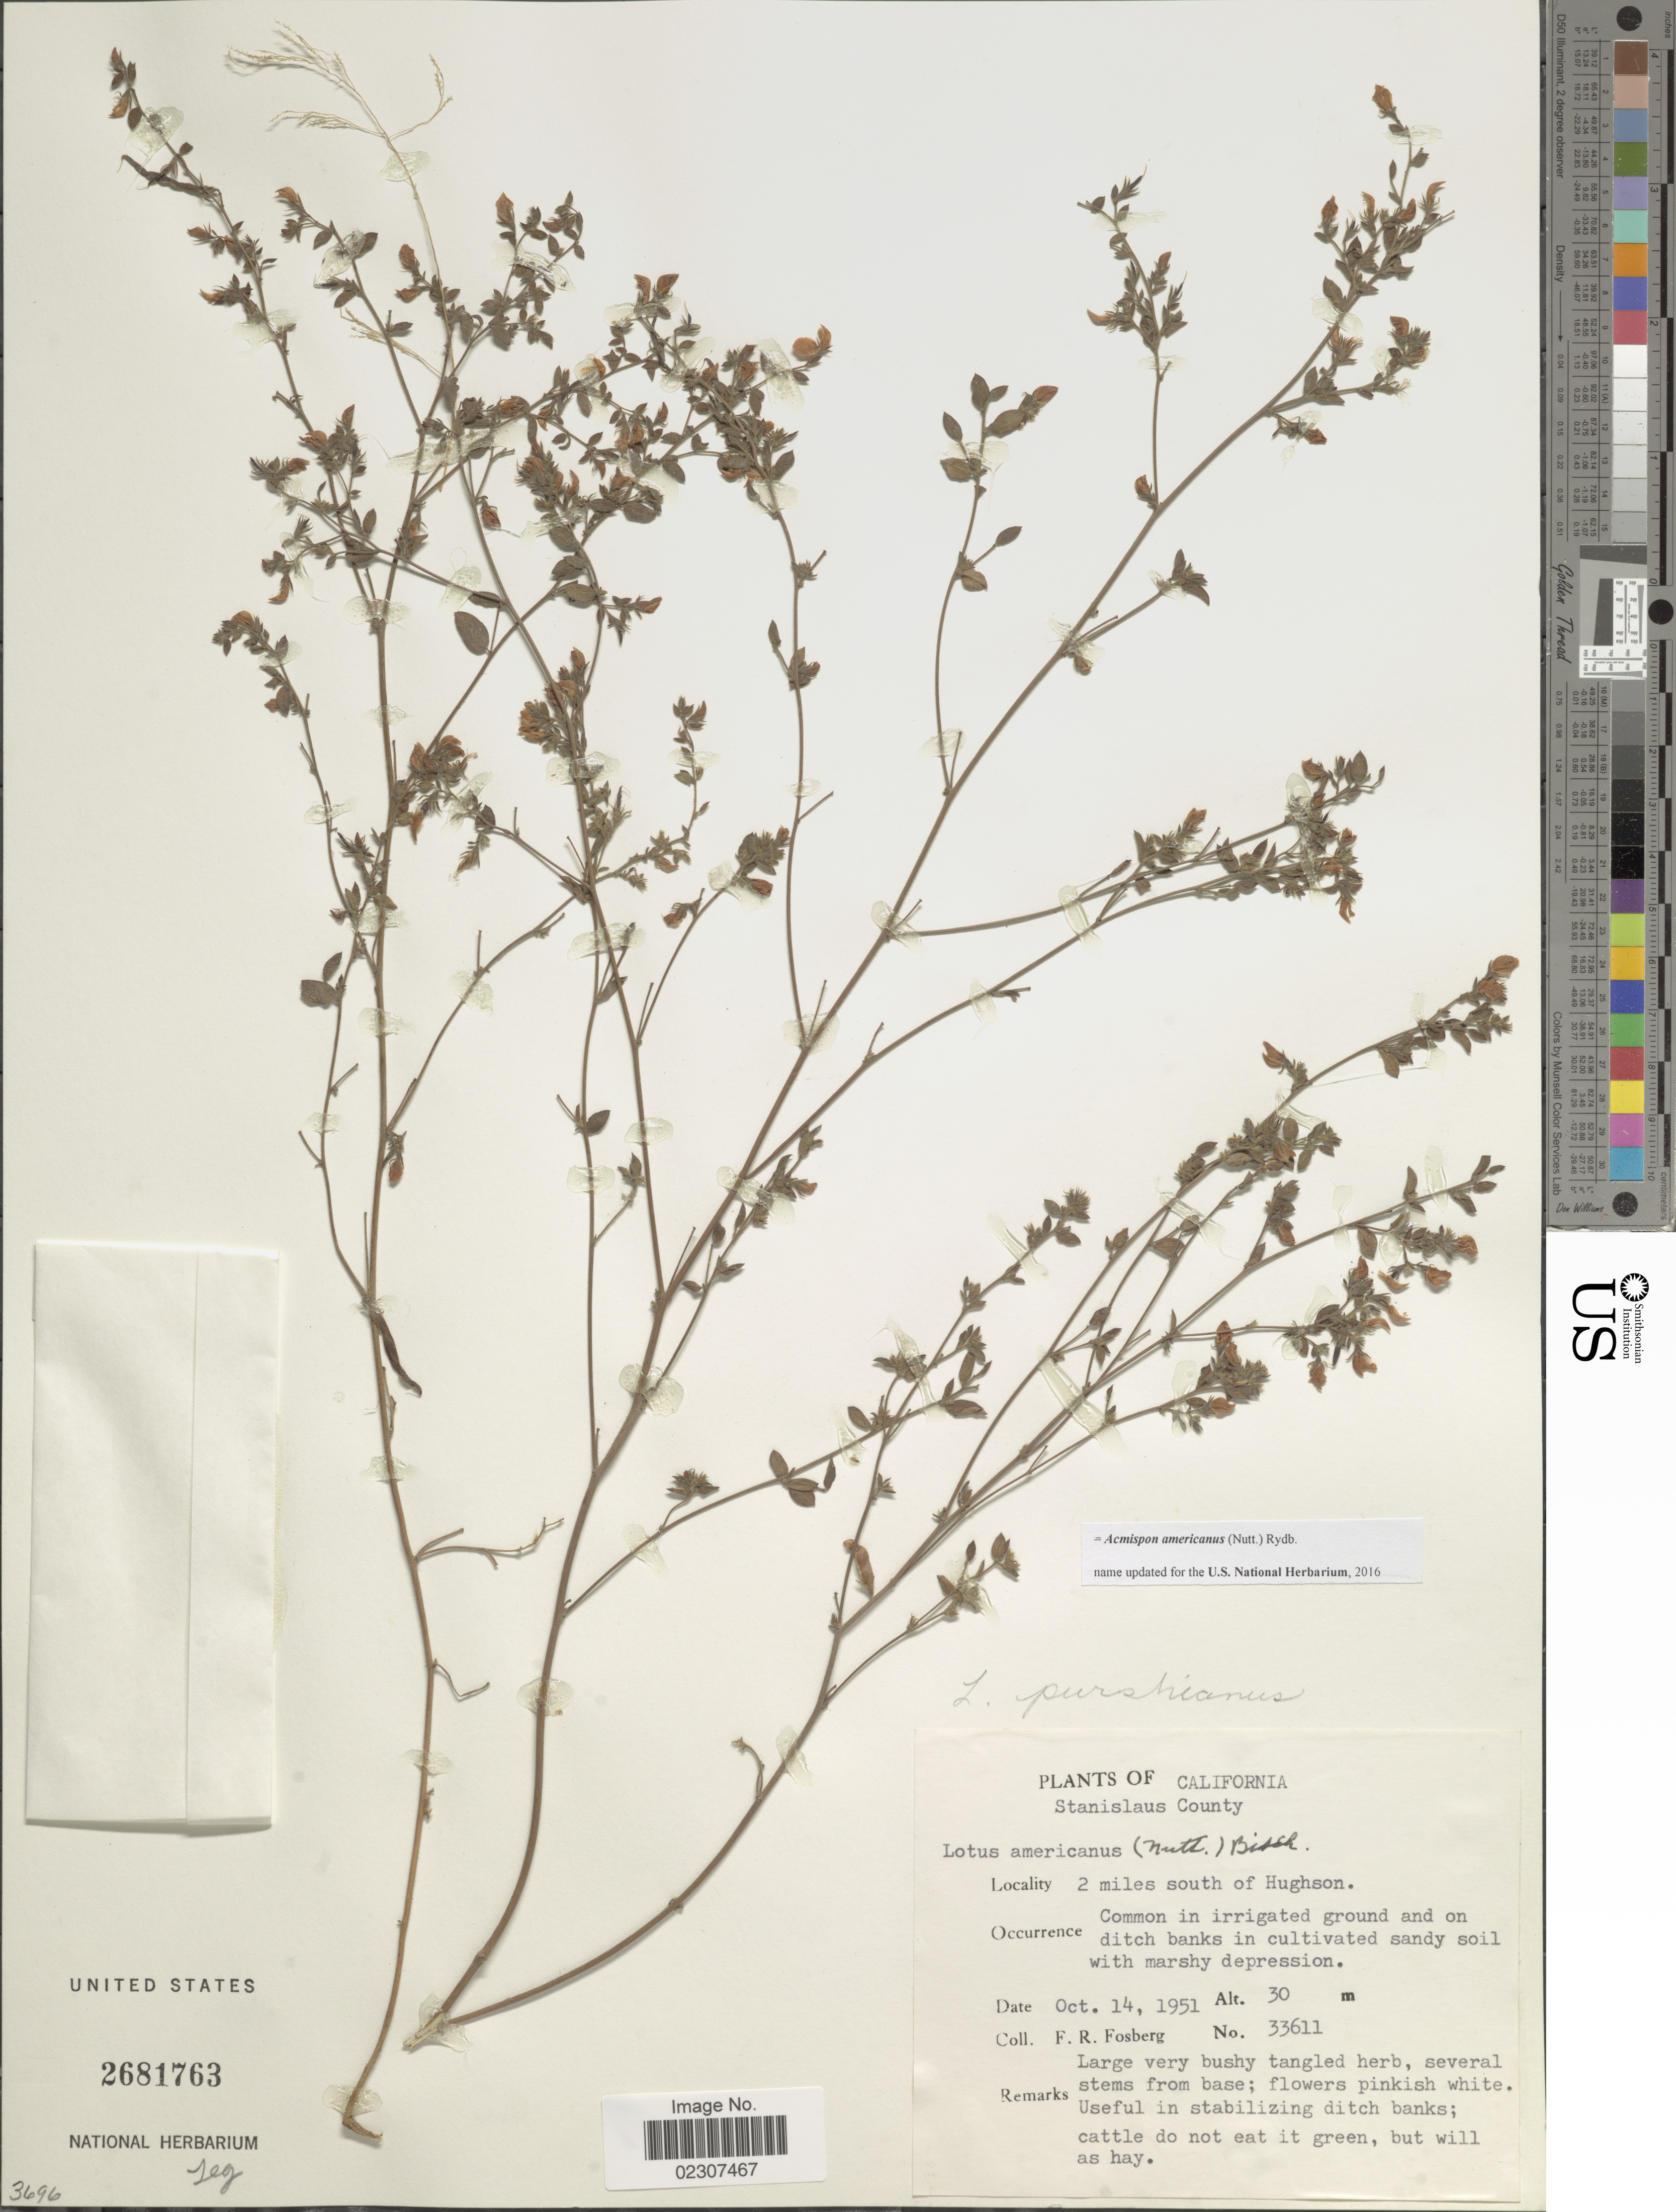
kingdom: Plantae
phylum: Tracheophyta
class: Magnoliopsida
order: Fabales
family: Fabaceae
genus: Acmispon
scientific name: Acmispon americanus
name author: (Nutt.) Rydb.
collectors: F. R. Fosberg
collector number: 33611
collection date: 1951-10-14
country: United States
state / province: California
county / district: Stanislaus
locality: California, Stanislaus County, 2 miles south of Hughson.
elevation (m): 30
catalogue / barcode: US 2681763